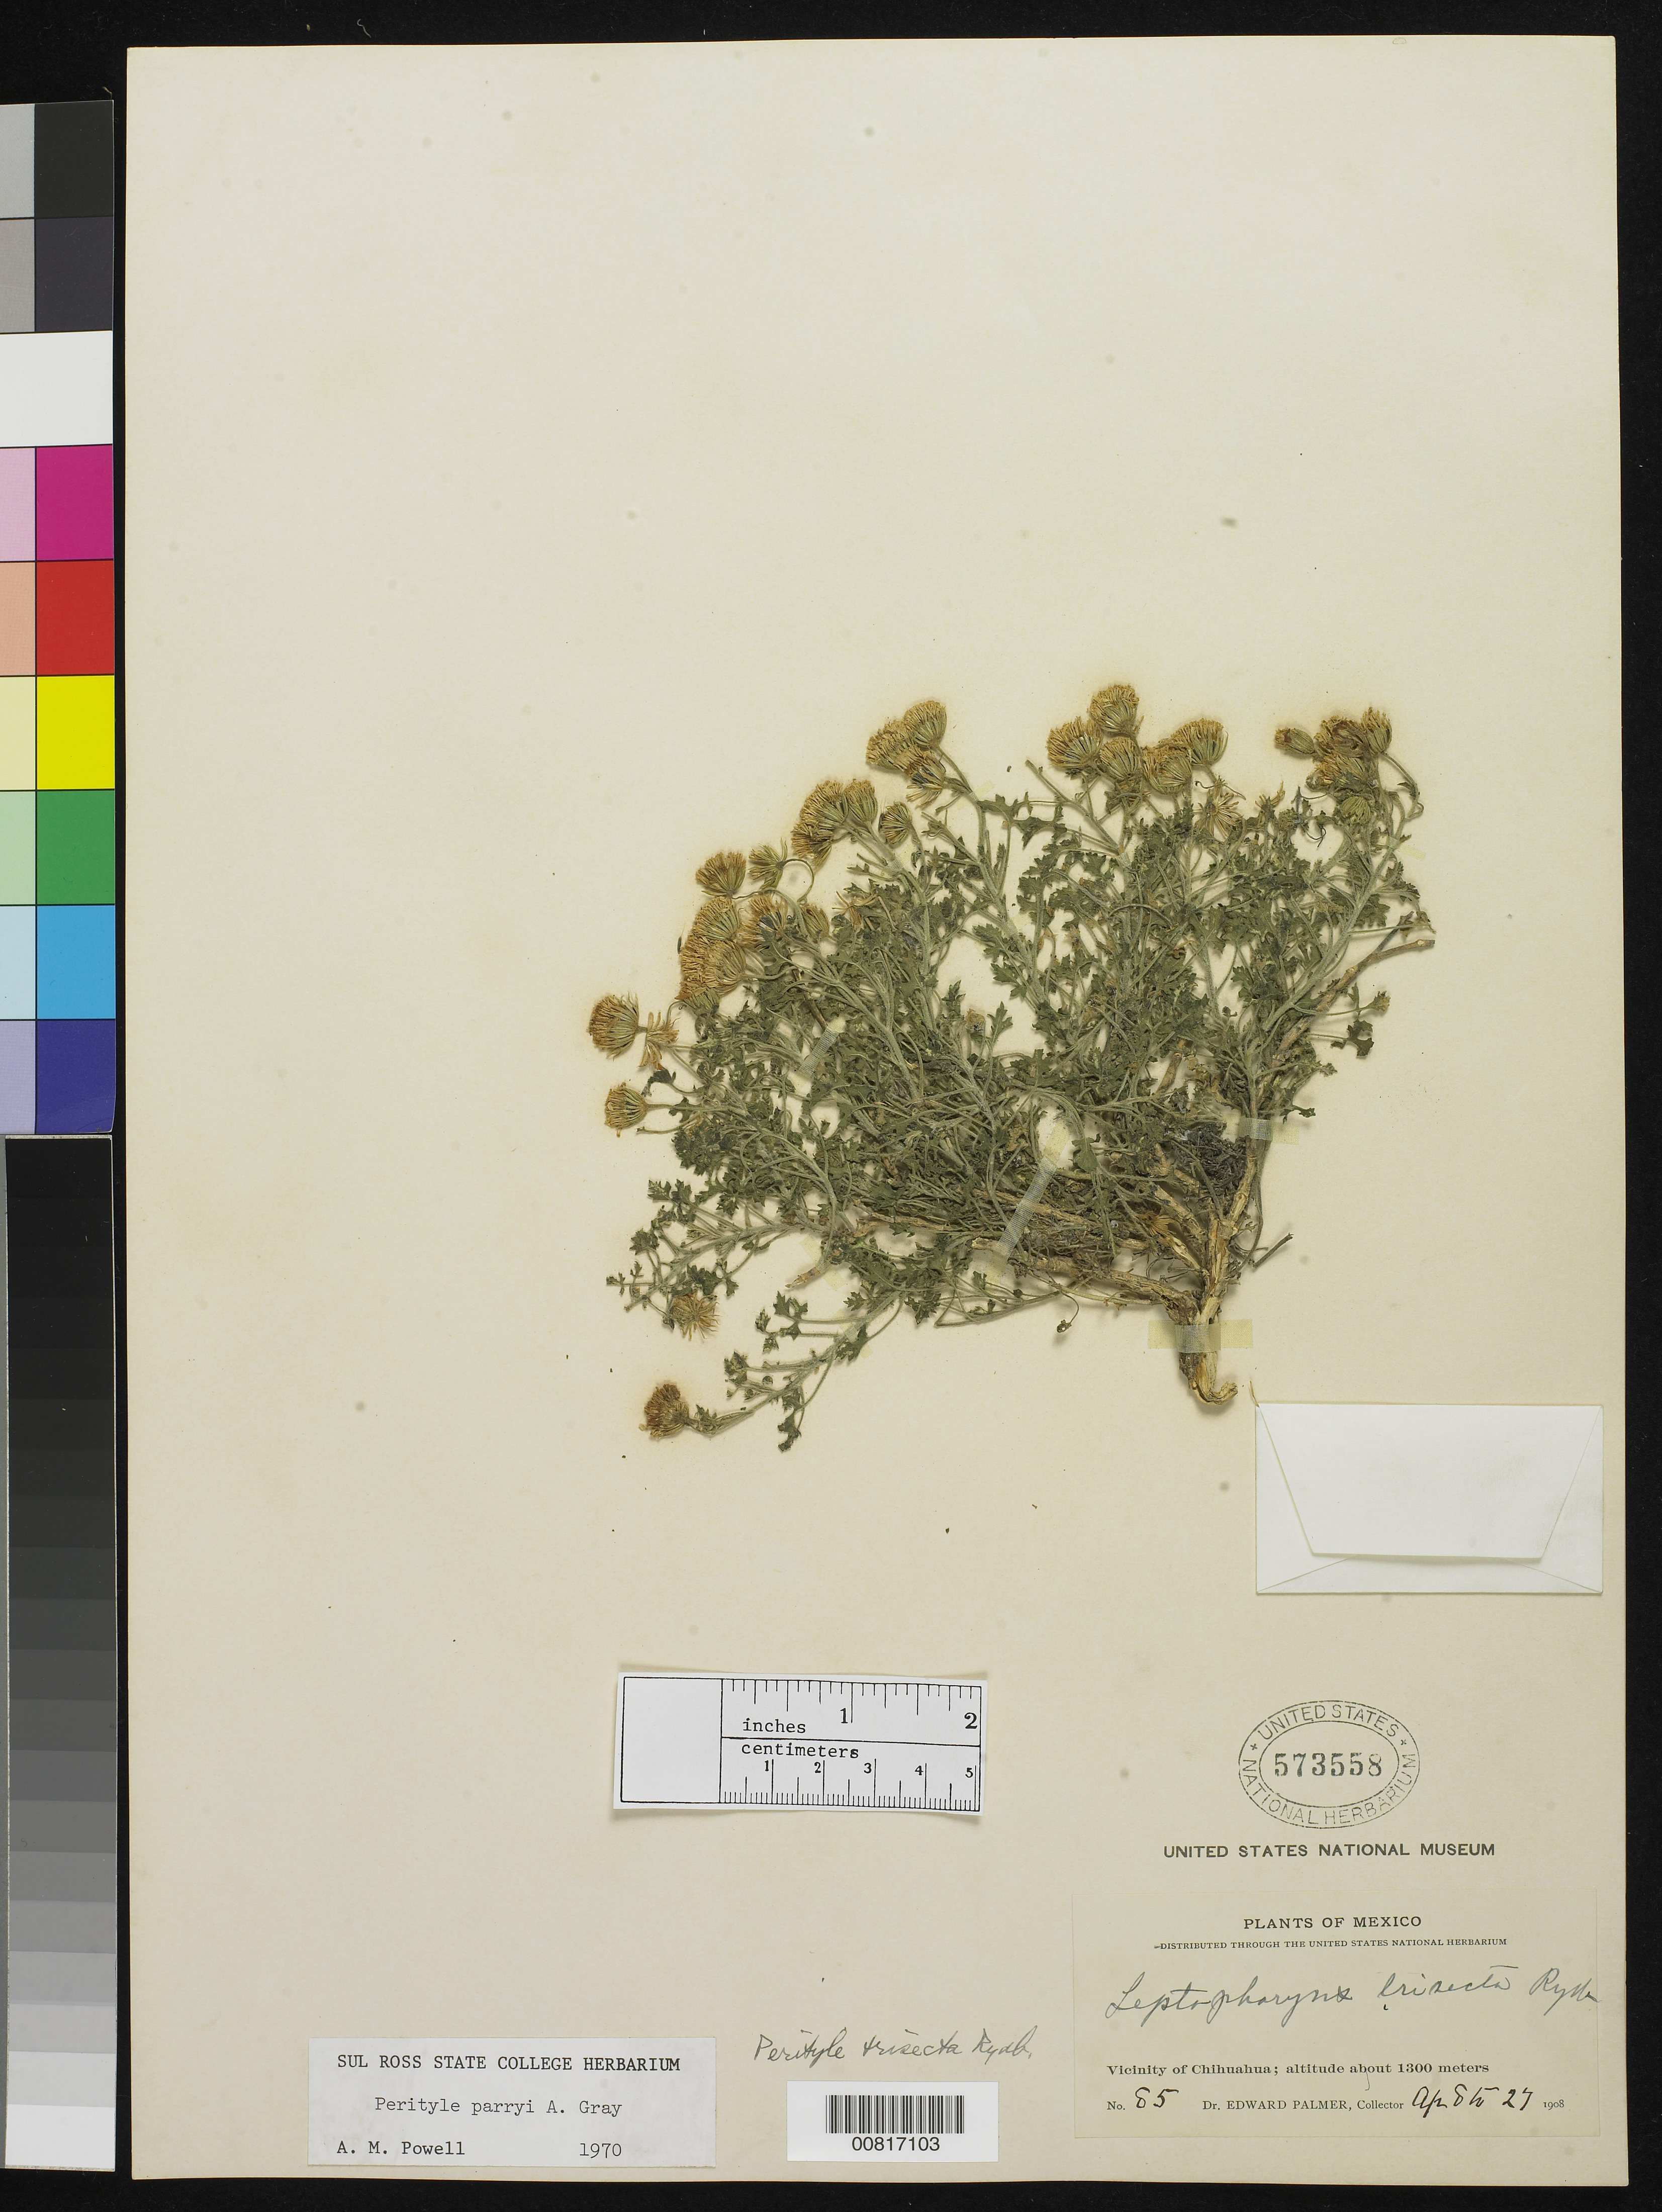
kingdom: Plantae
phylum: Tracheophyta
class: Magnoliopsida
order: Asterales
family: Asteraceae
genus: Perityle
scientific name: Perityle parryi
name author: A. Gray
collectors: E. Palmer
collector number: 85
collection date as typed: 08 Apr 1908 to 27 Apr 1908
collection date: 1908-04-08/1908-04-27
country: Mexico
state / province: Chihuahua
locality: Vicinity of Chihuahua.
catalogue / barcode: US 573558